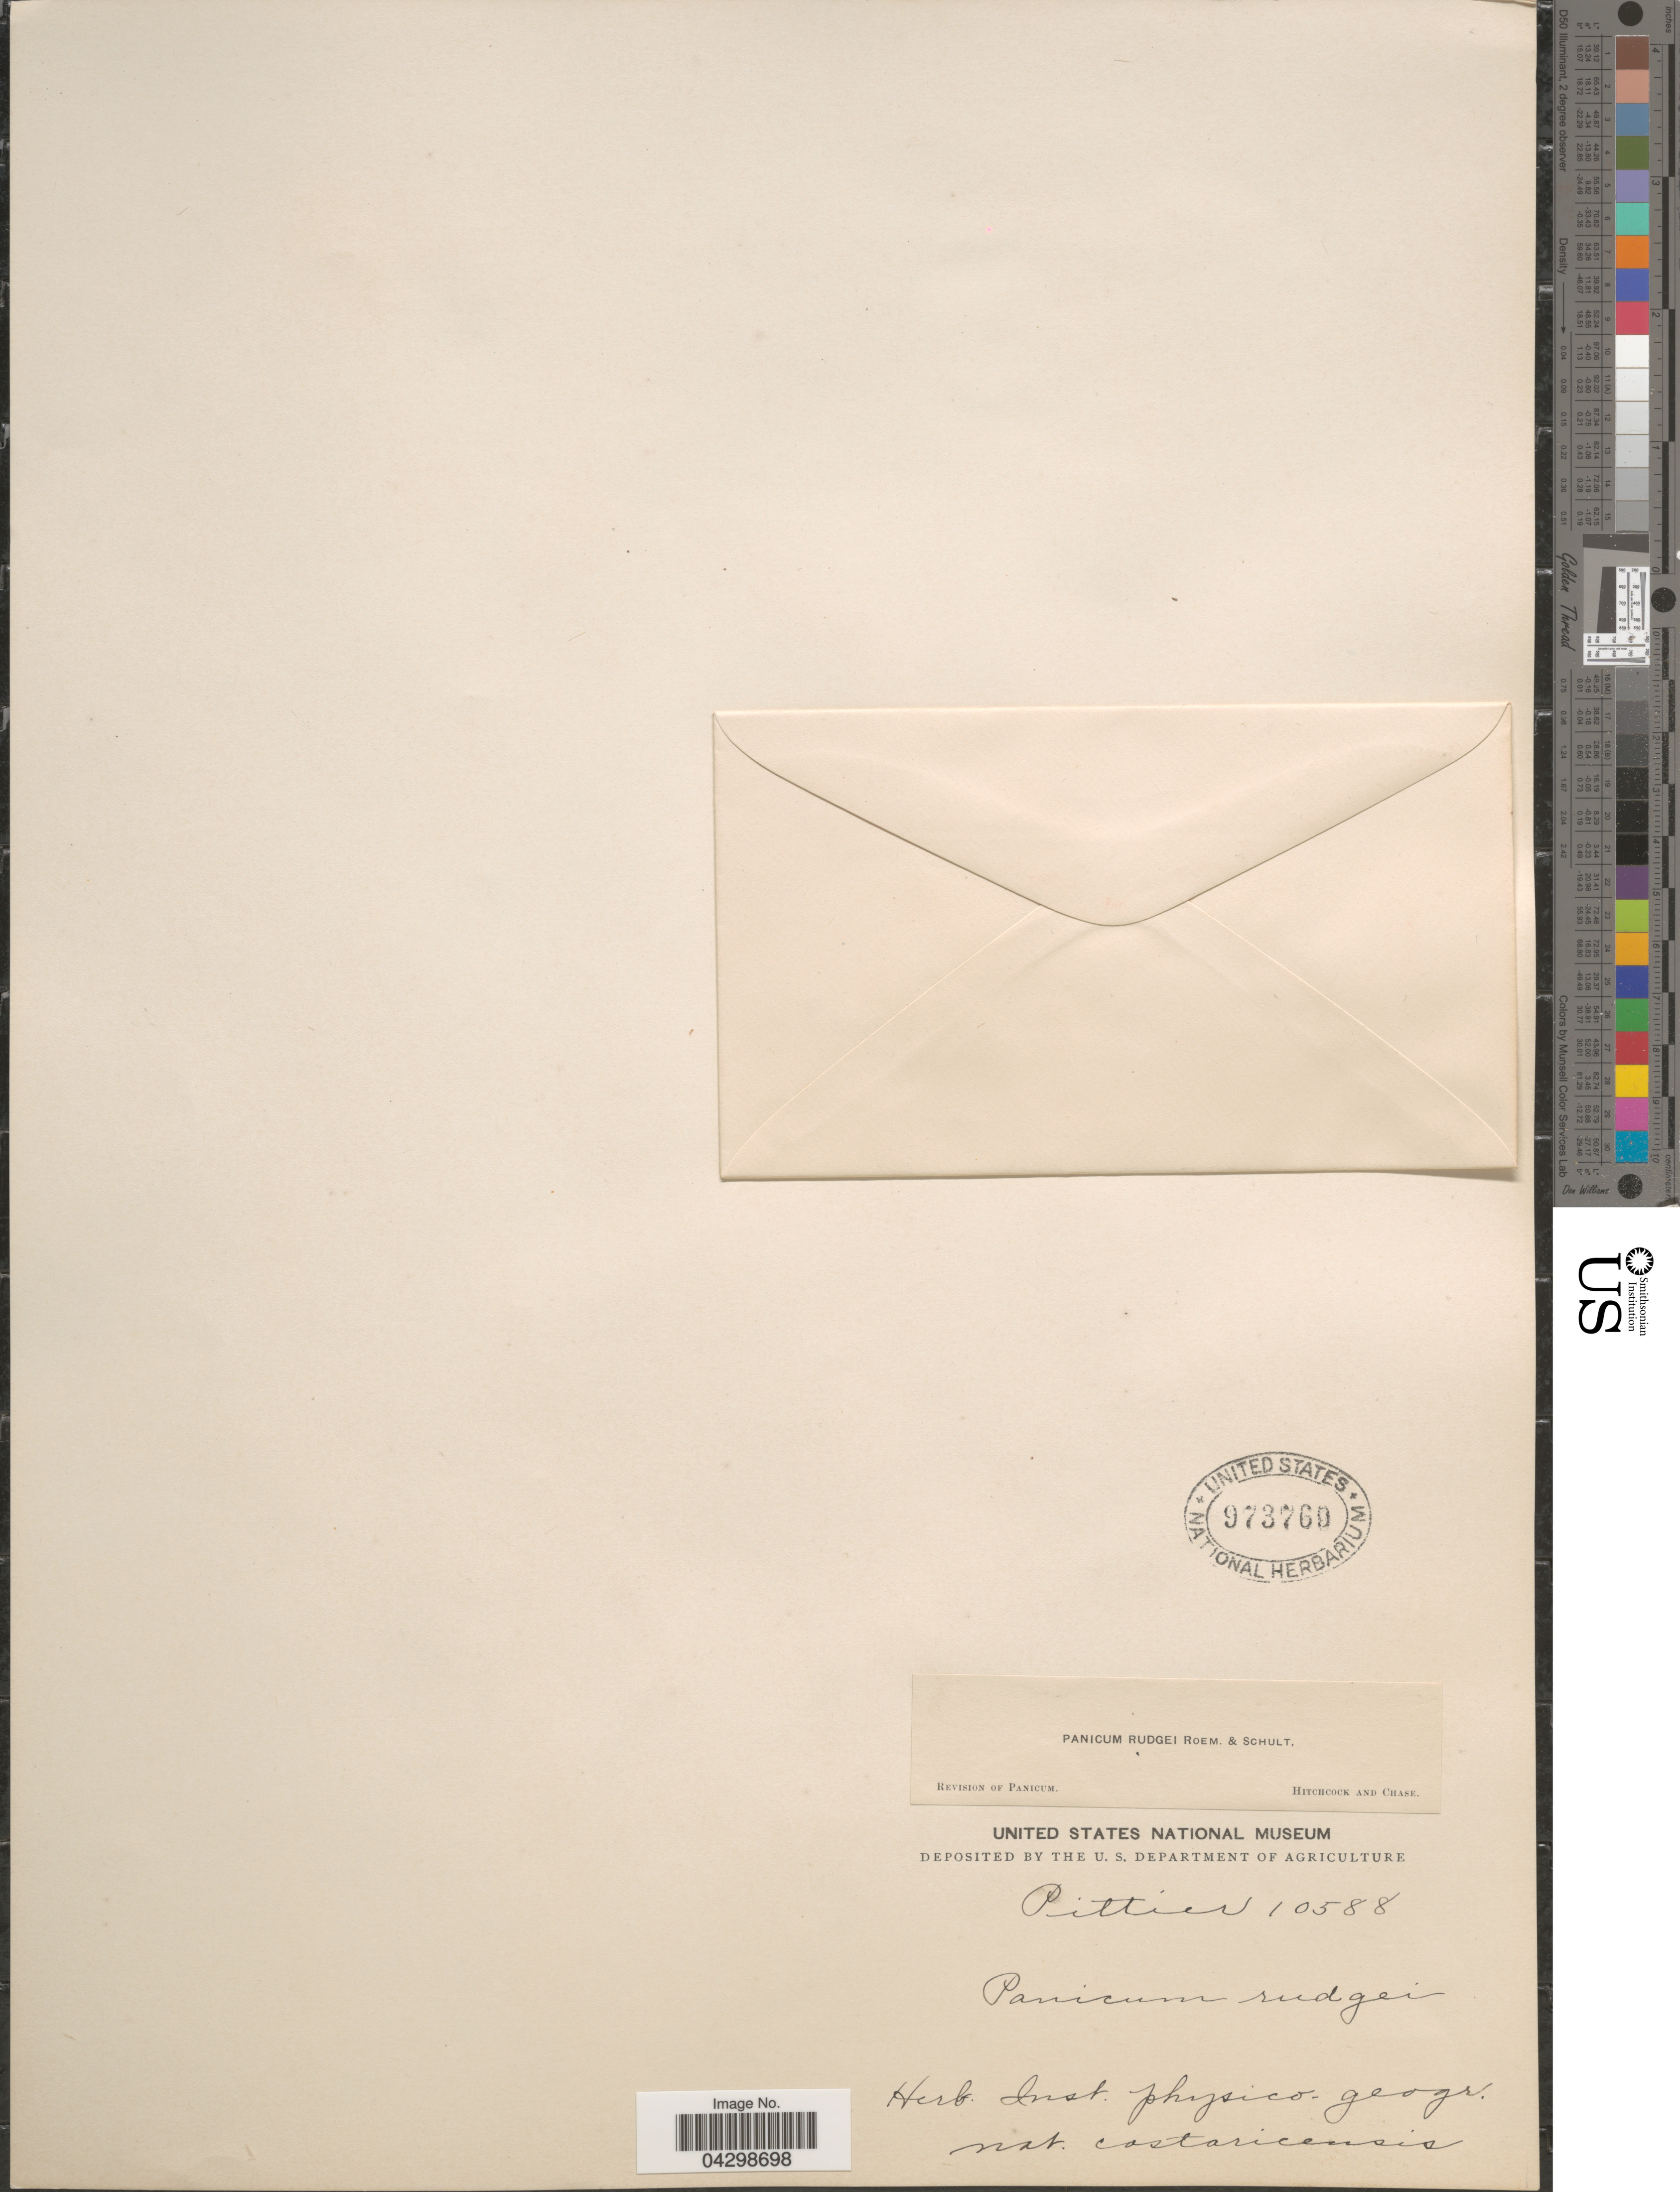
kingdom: Plantae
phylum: Tracheophyta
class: Liliopsida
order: Poales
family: Poaceae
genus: Panicum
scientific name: Panicum rudgei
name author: Roem. & Schult.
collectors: Pittier, --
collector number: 10588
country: Costa Rica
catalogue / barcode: US 973769